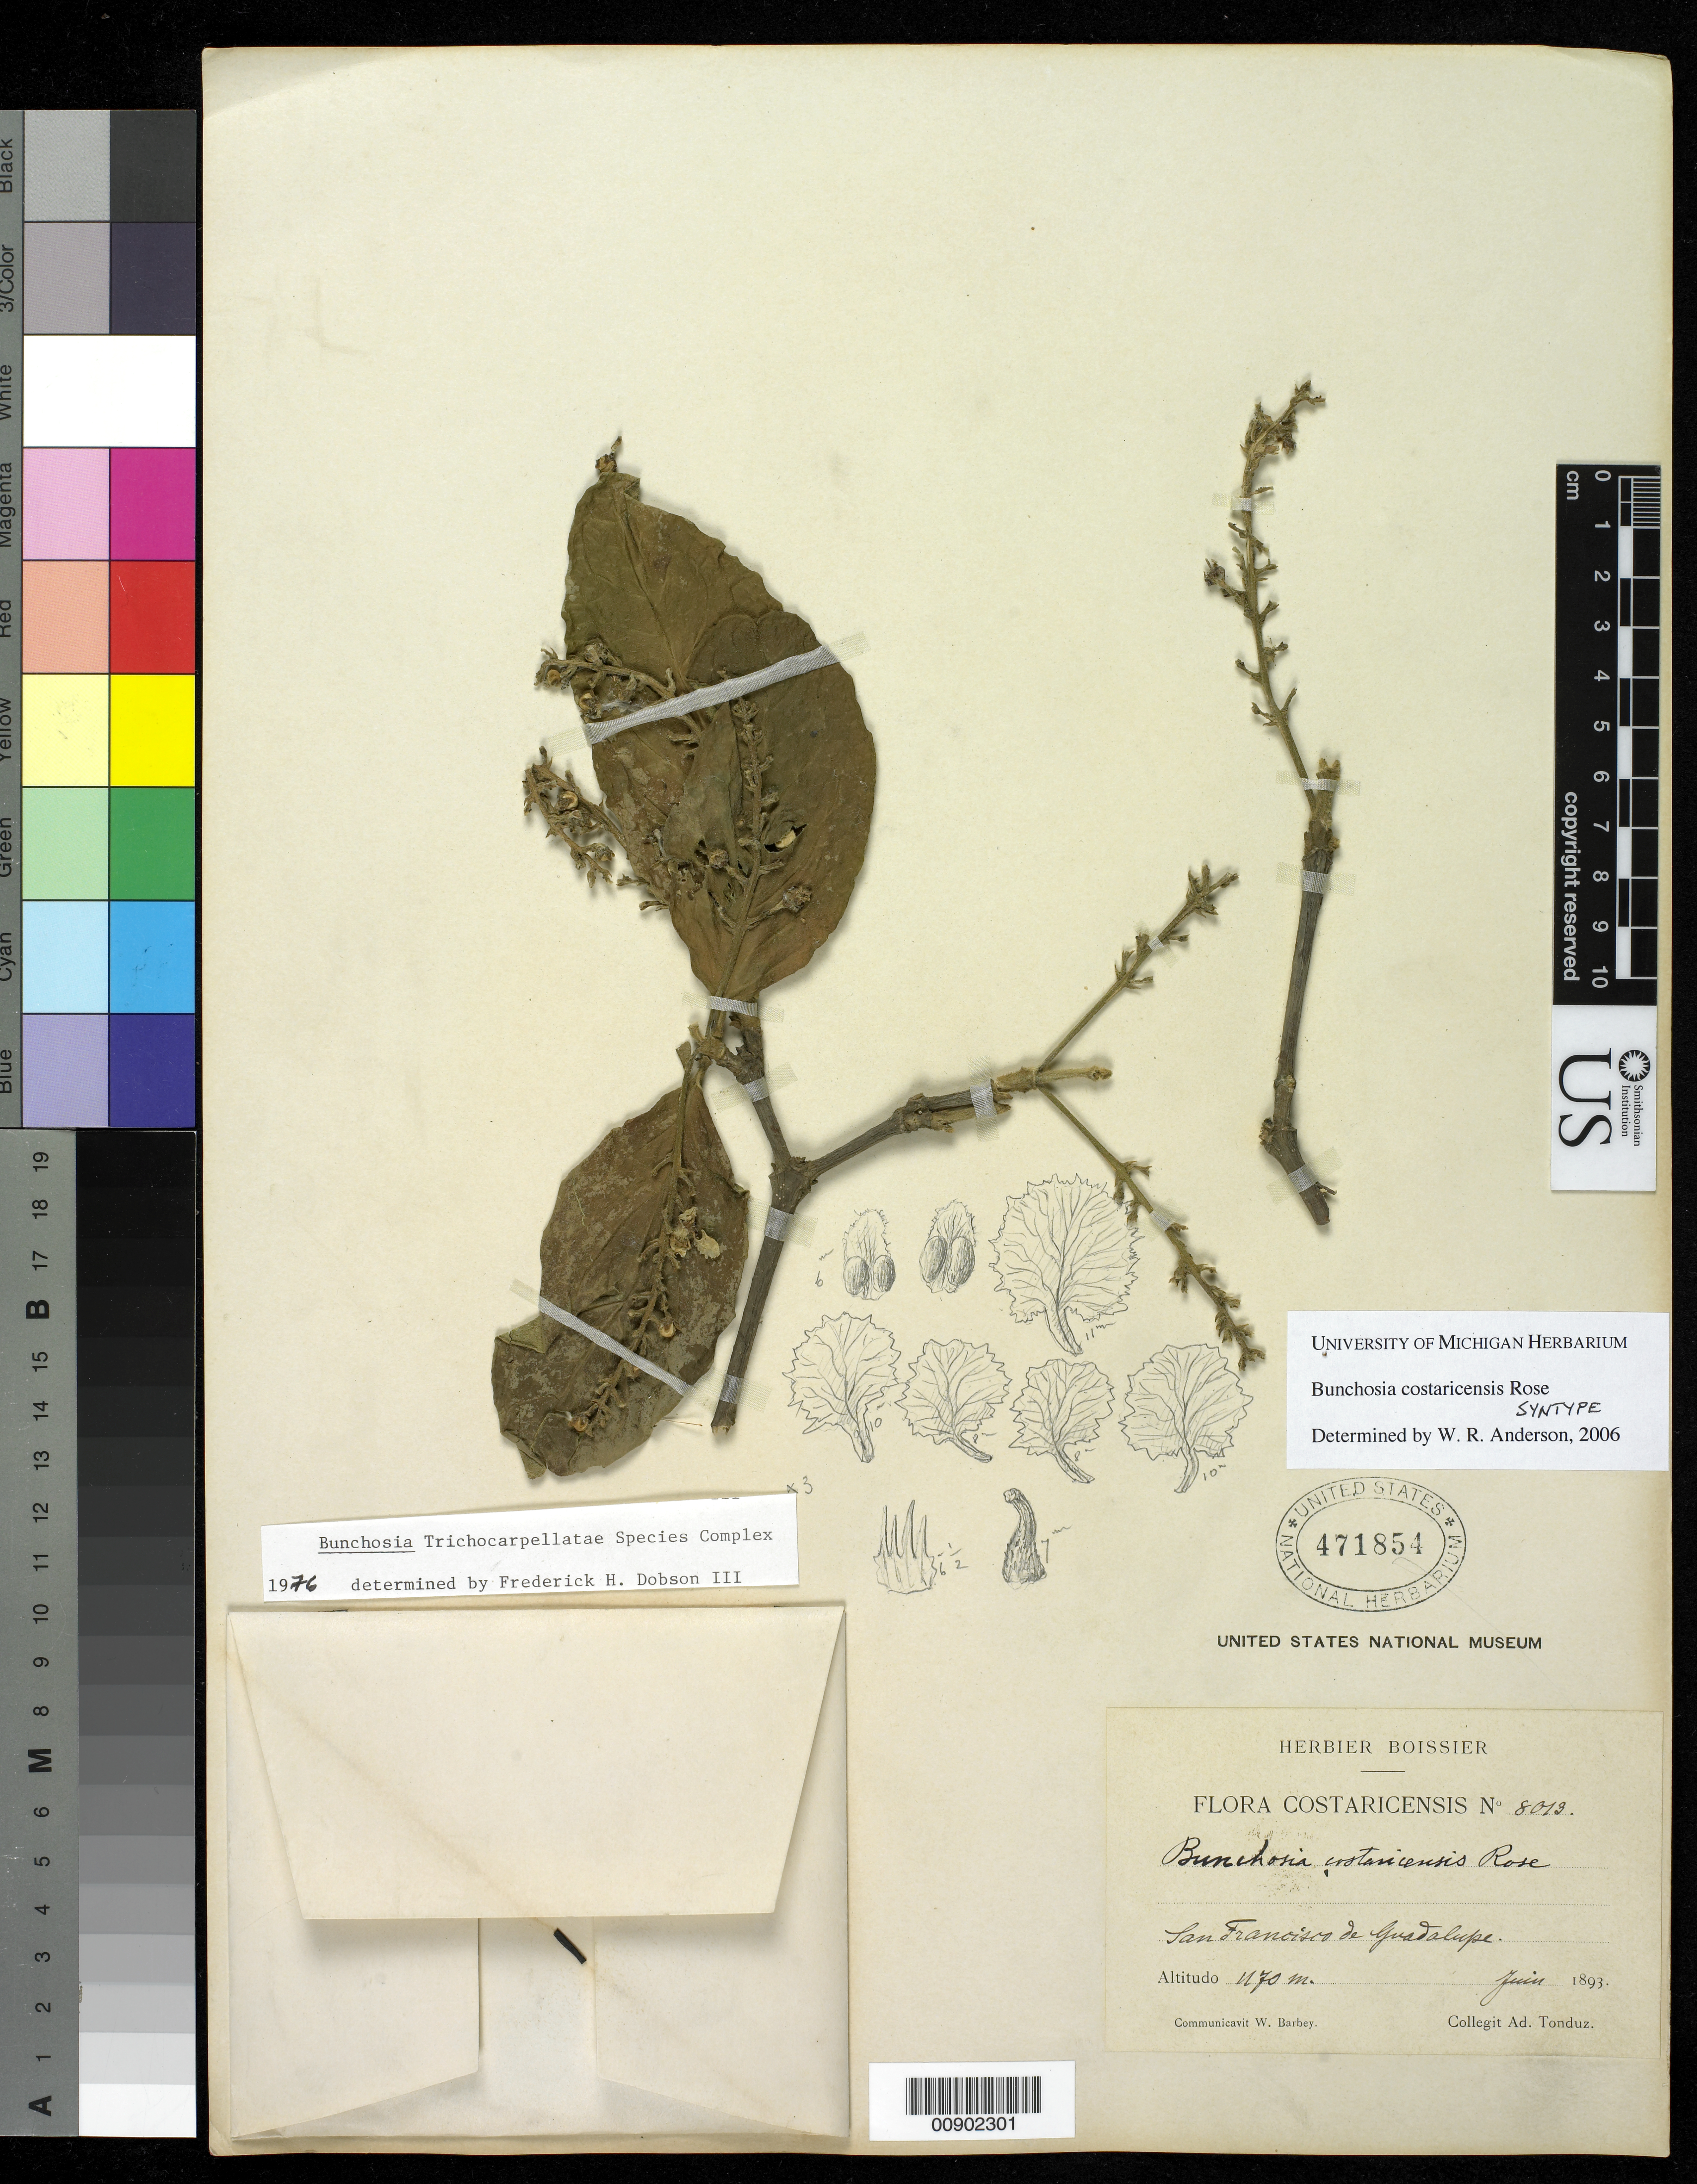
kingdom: Plantae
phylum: Tracheophyta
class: Magnoliopsida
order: Malpighiales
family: Malpighiaceae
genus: Bunchosia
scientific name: Bunchosia costaricensis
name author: Rose ex Donn. Sm. in Pittier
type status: Syntype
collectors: A. Tonduz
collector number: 8013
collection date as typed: Jun 1893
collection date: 1893-06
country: Costa Rica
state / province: San José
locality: San Francisco de Guadalupe.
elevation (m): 1170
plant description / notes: Reprinted in Prim. Fl. Costaric. 2(1): 63-64 (1898).; Lectotype collection is Tonduz 8944 as designated by W.R. Anderson, Contr. Univ. Mich. Herb. 25: 84 (2007).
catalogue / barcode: US 471854